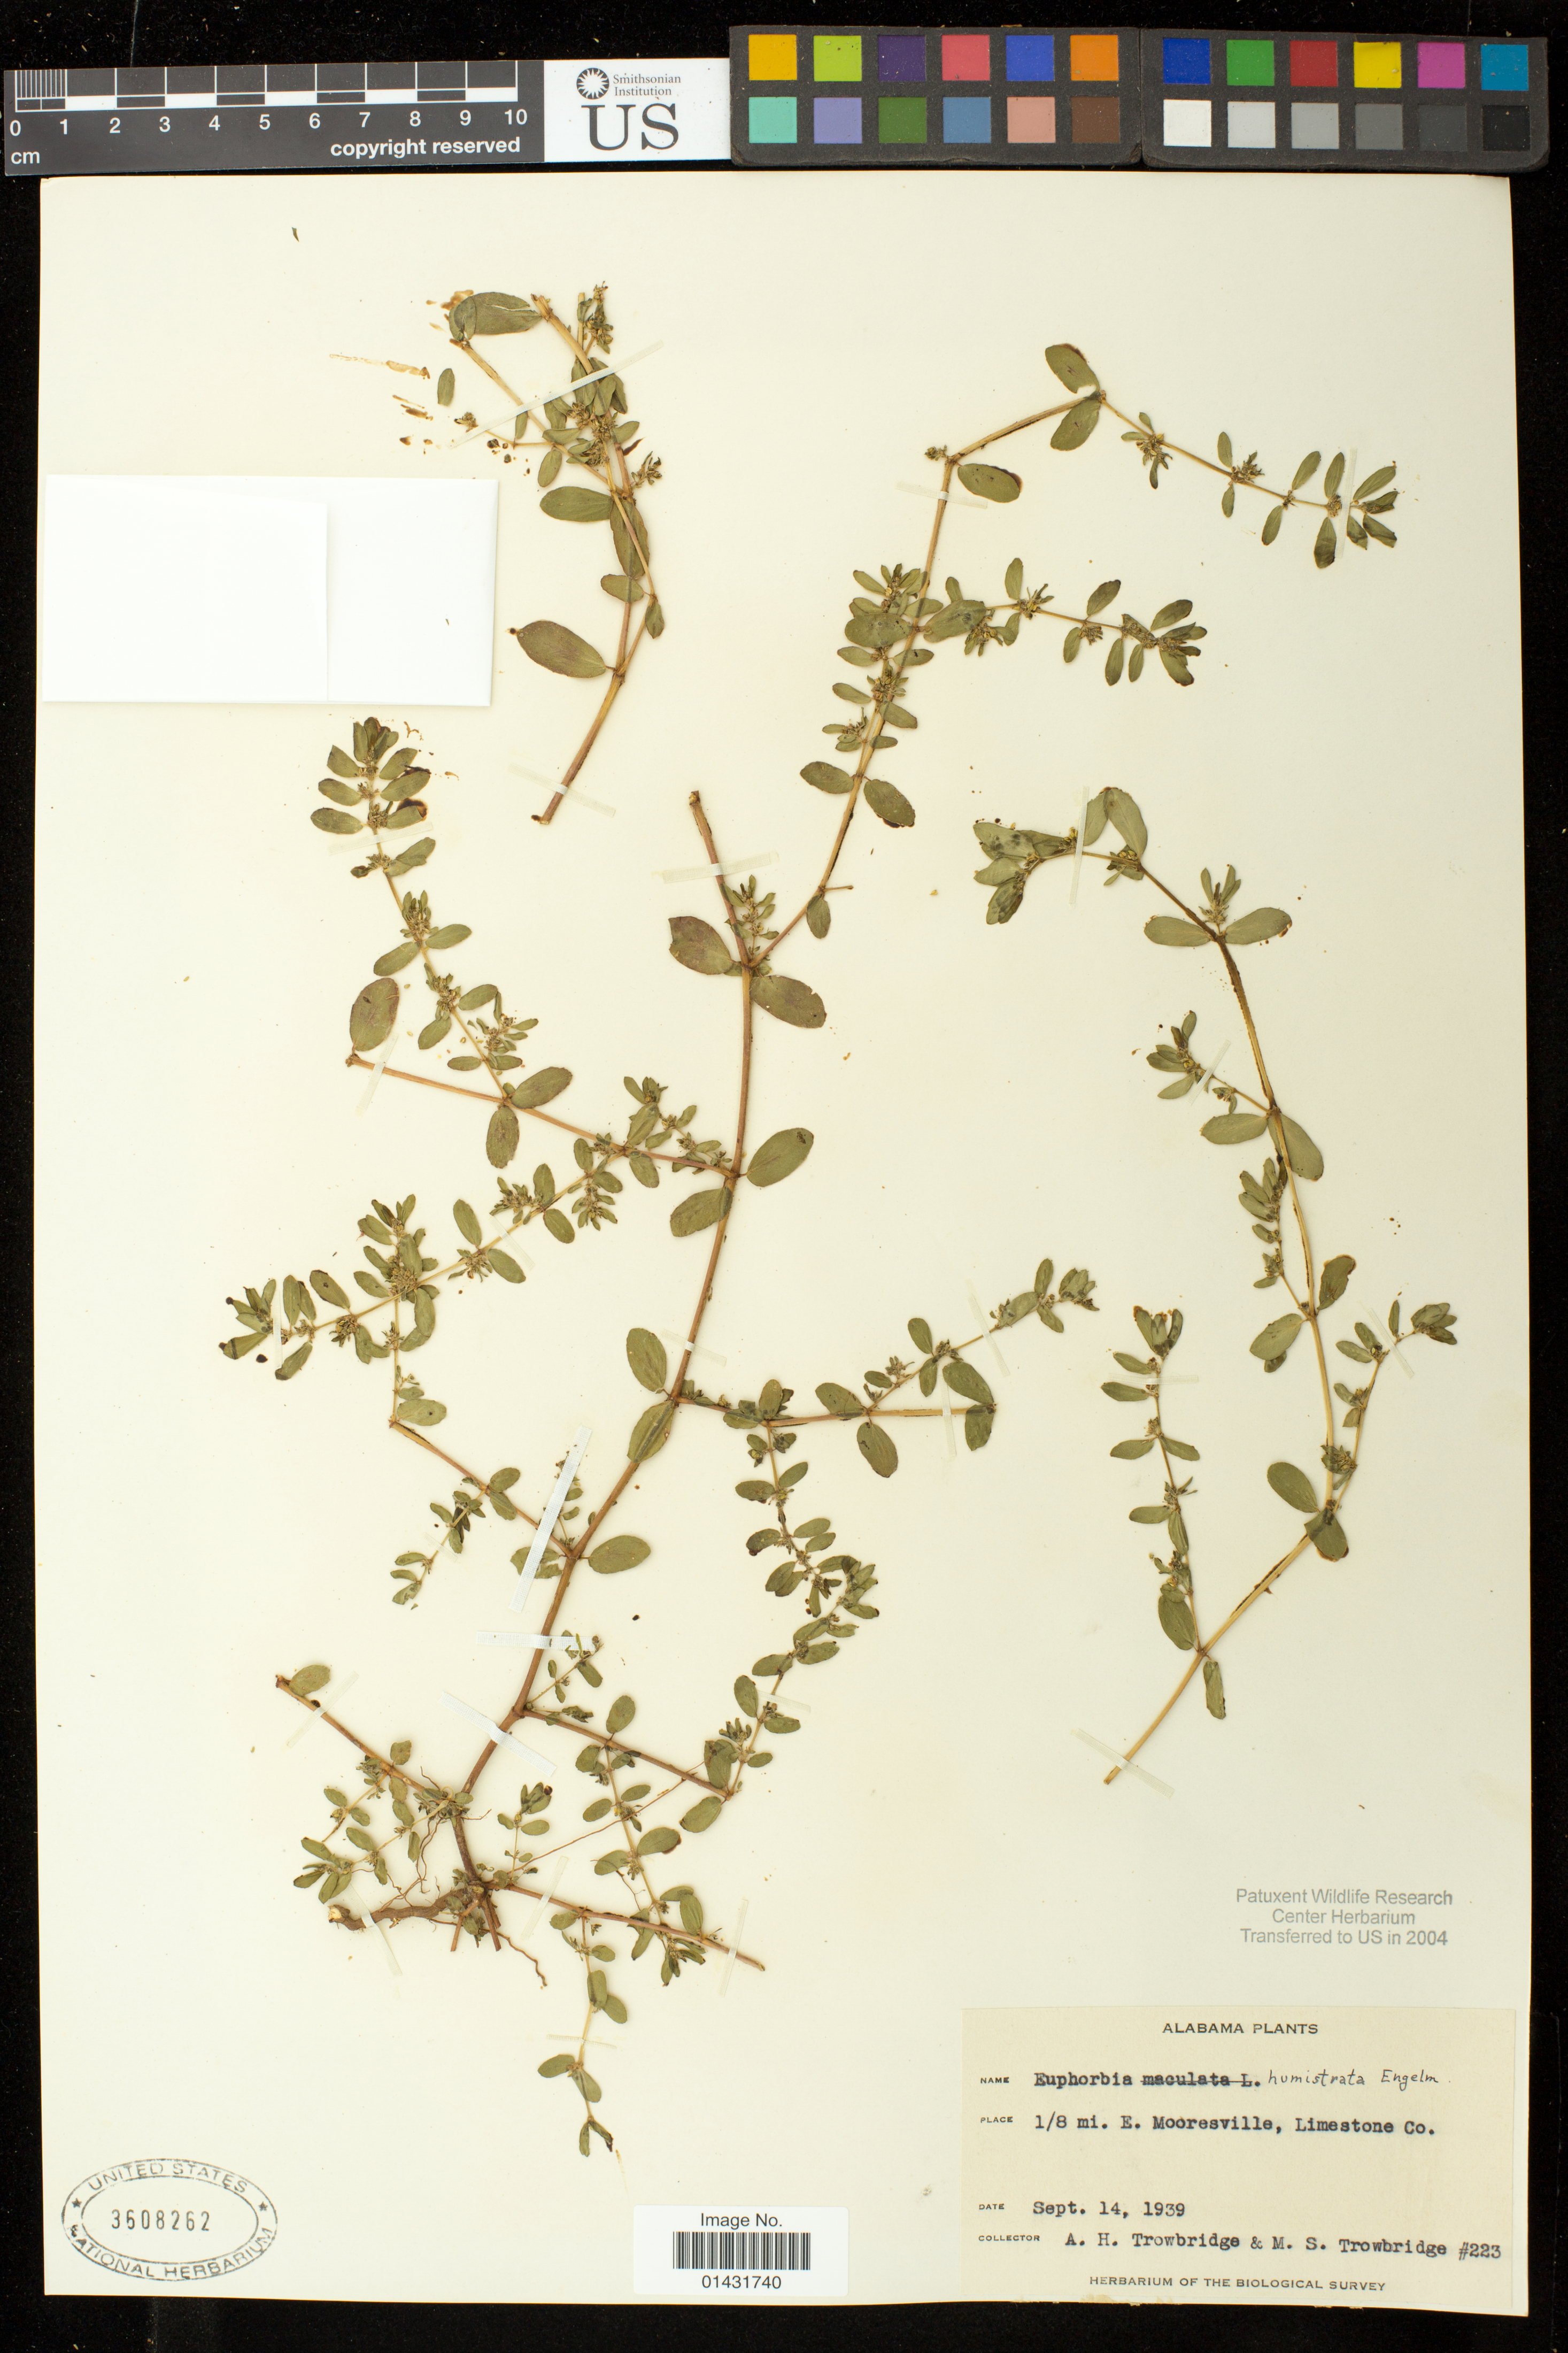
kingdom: Plantae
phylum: Tracheophyta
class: Magnoliopsida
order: Malpighiales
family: Euphorbiaceae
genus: Euphorbia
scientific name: Euphorbia humistrata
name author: Engelm. ex A. Gray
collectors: A. H. Trowbridge & M. Trowbridge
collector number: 223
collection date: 1939-09-14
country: United States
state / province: Alabama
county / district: Limestone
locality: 1/8 mi. E. Mooresville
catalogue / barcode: US 3608262